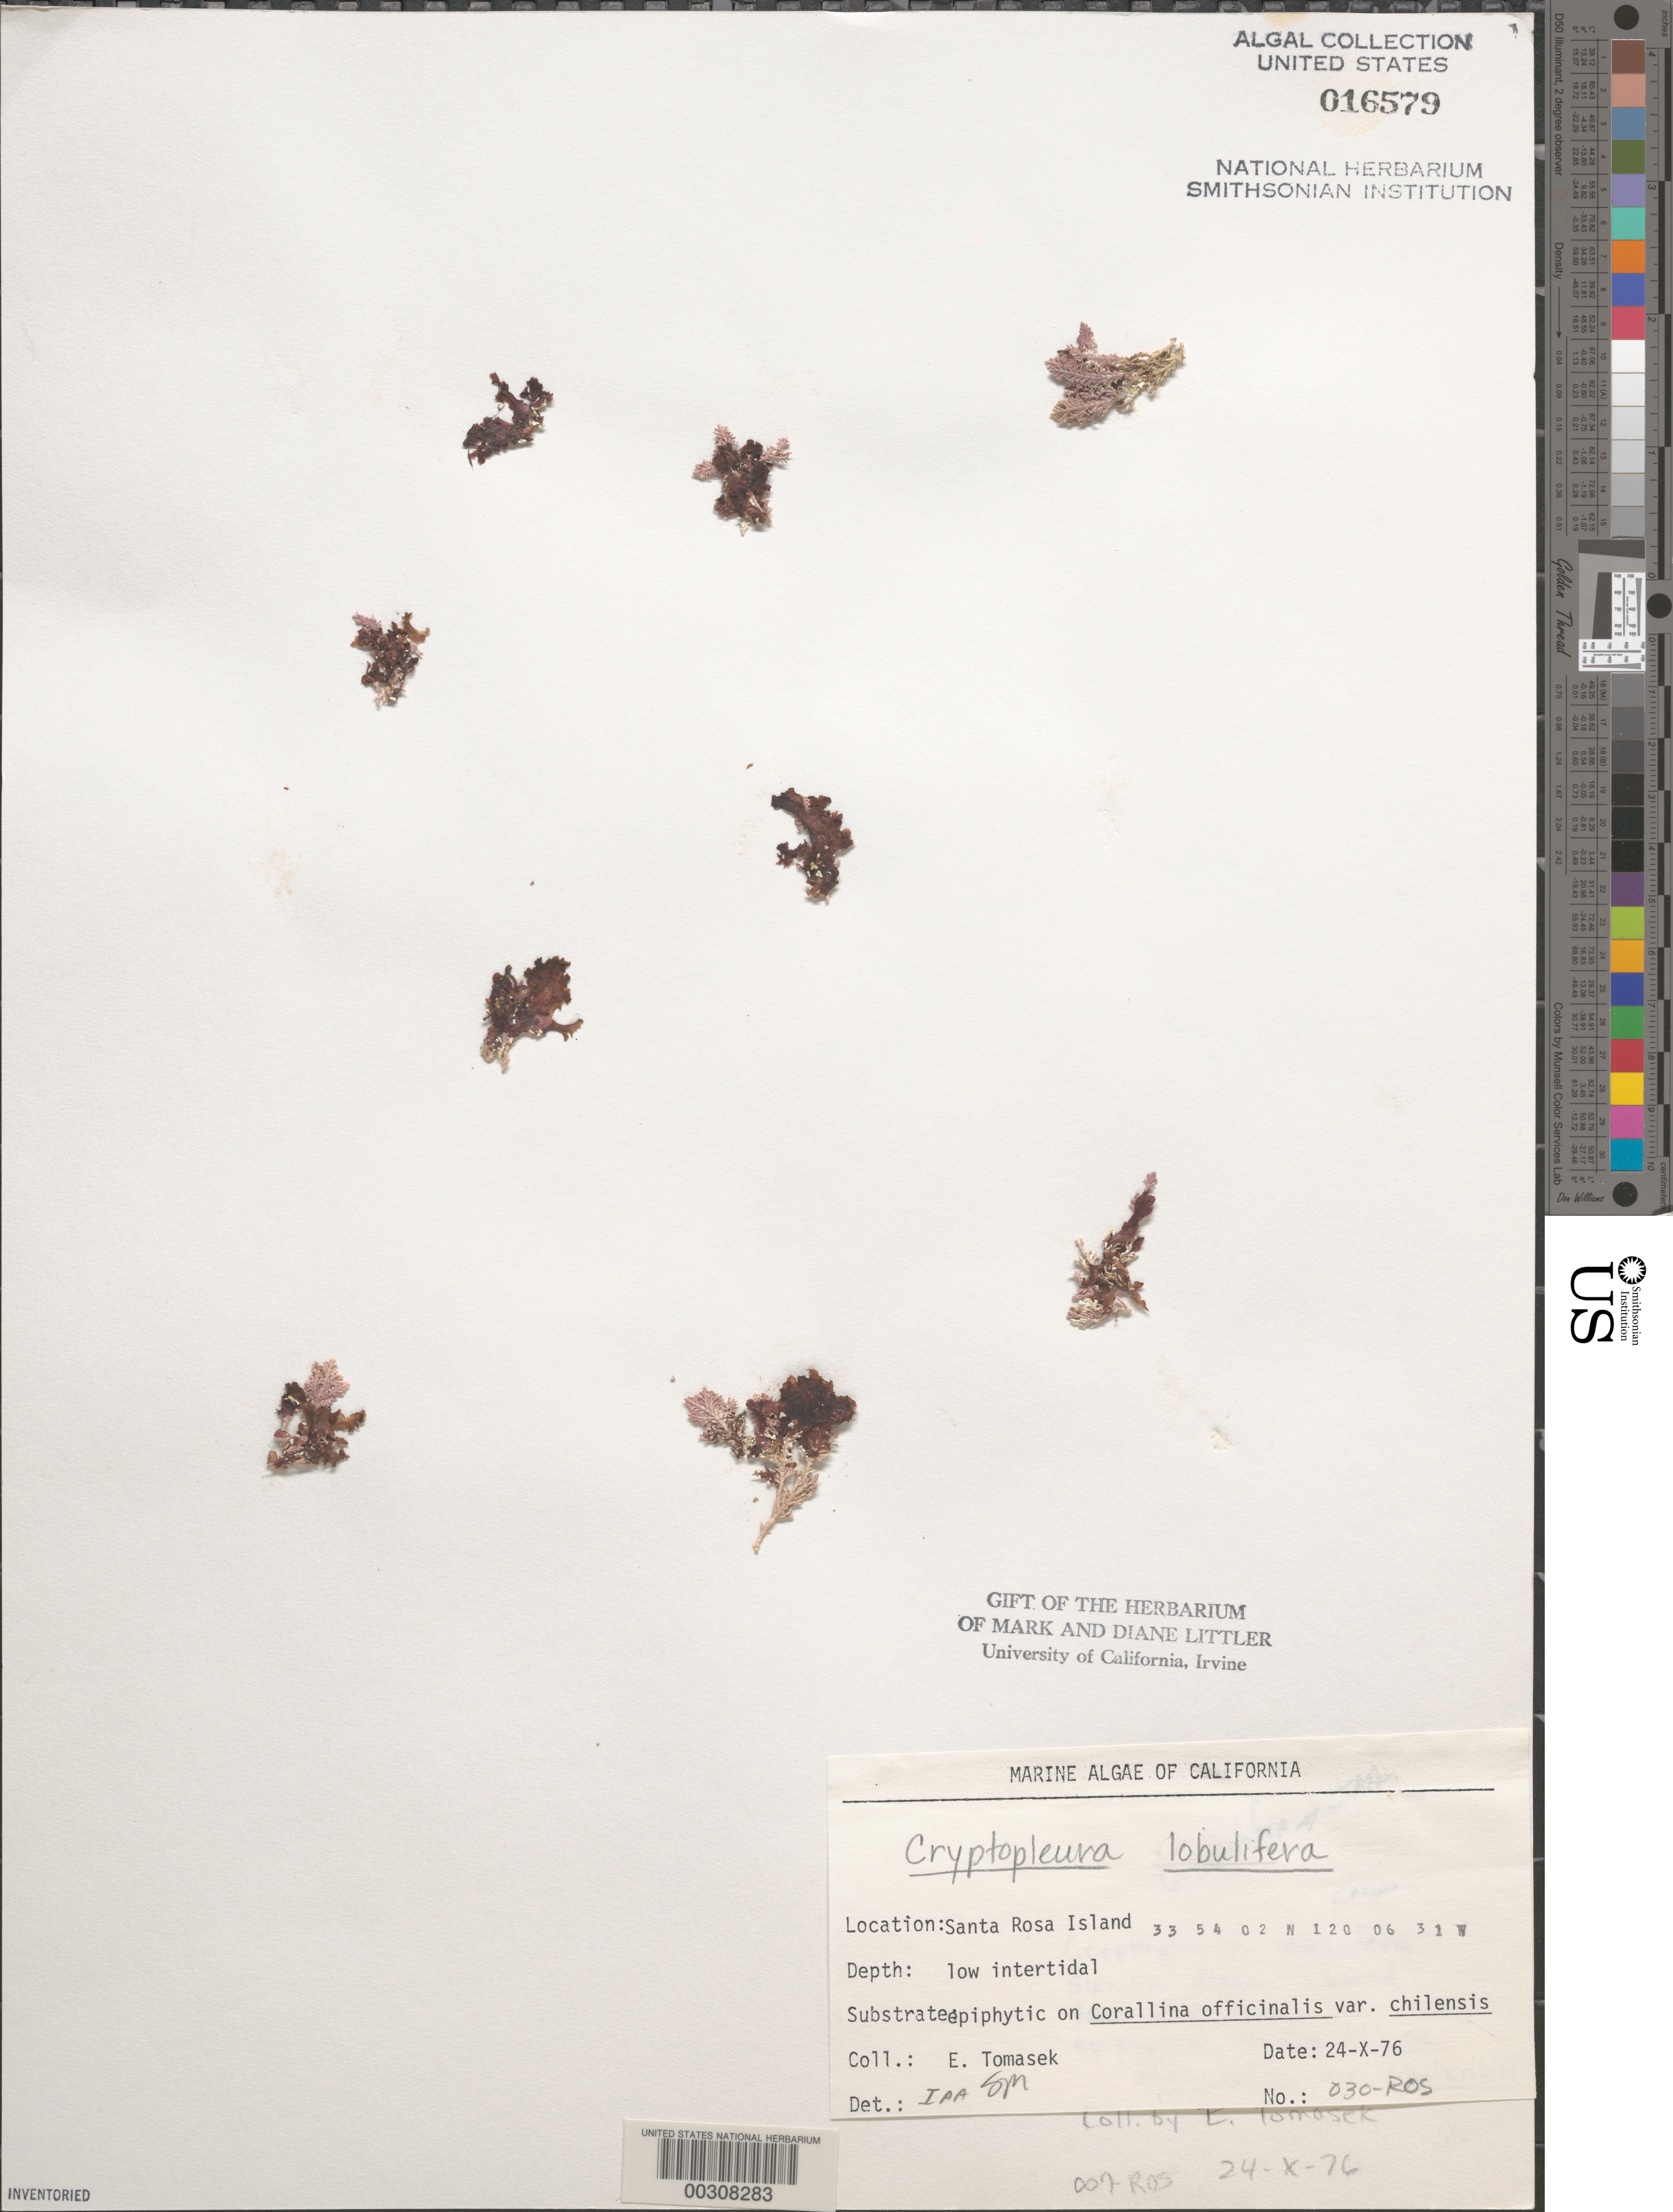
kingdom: Plantae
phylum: Rhodophyta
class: Florideophyceae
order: Ceramiales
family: Delesseriaceae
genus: Cryptopleura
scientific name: Cryptopleura lobulifera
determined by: Abbott, I. A.; Murray, S. N.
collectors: E. Tomasek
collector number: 030-ROS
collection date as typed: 24 Oct 1976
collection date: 1976-10-24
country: United States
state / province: California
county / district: Santa Barbara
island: Santa Rosa Island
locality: Johnson's Lee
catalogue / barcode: US 16579